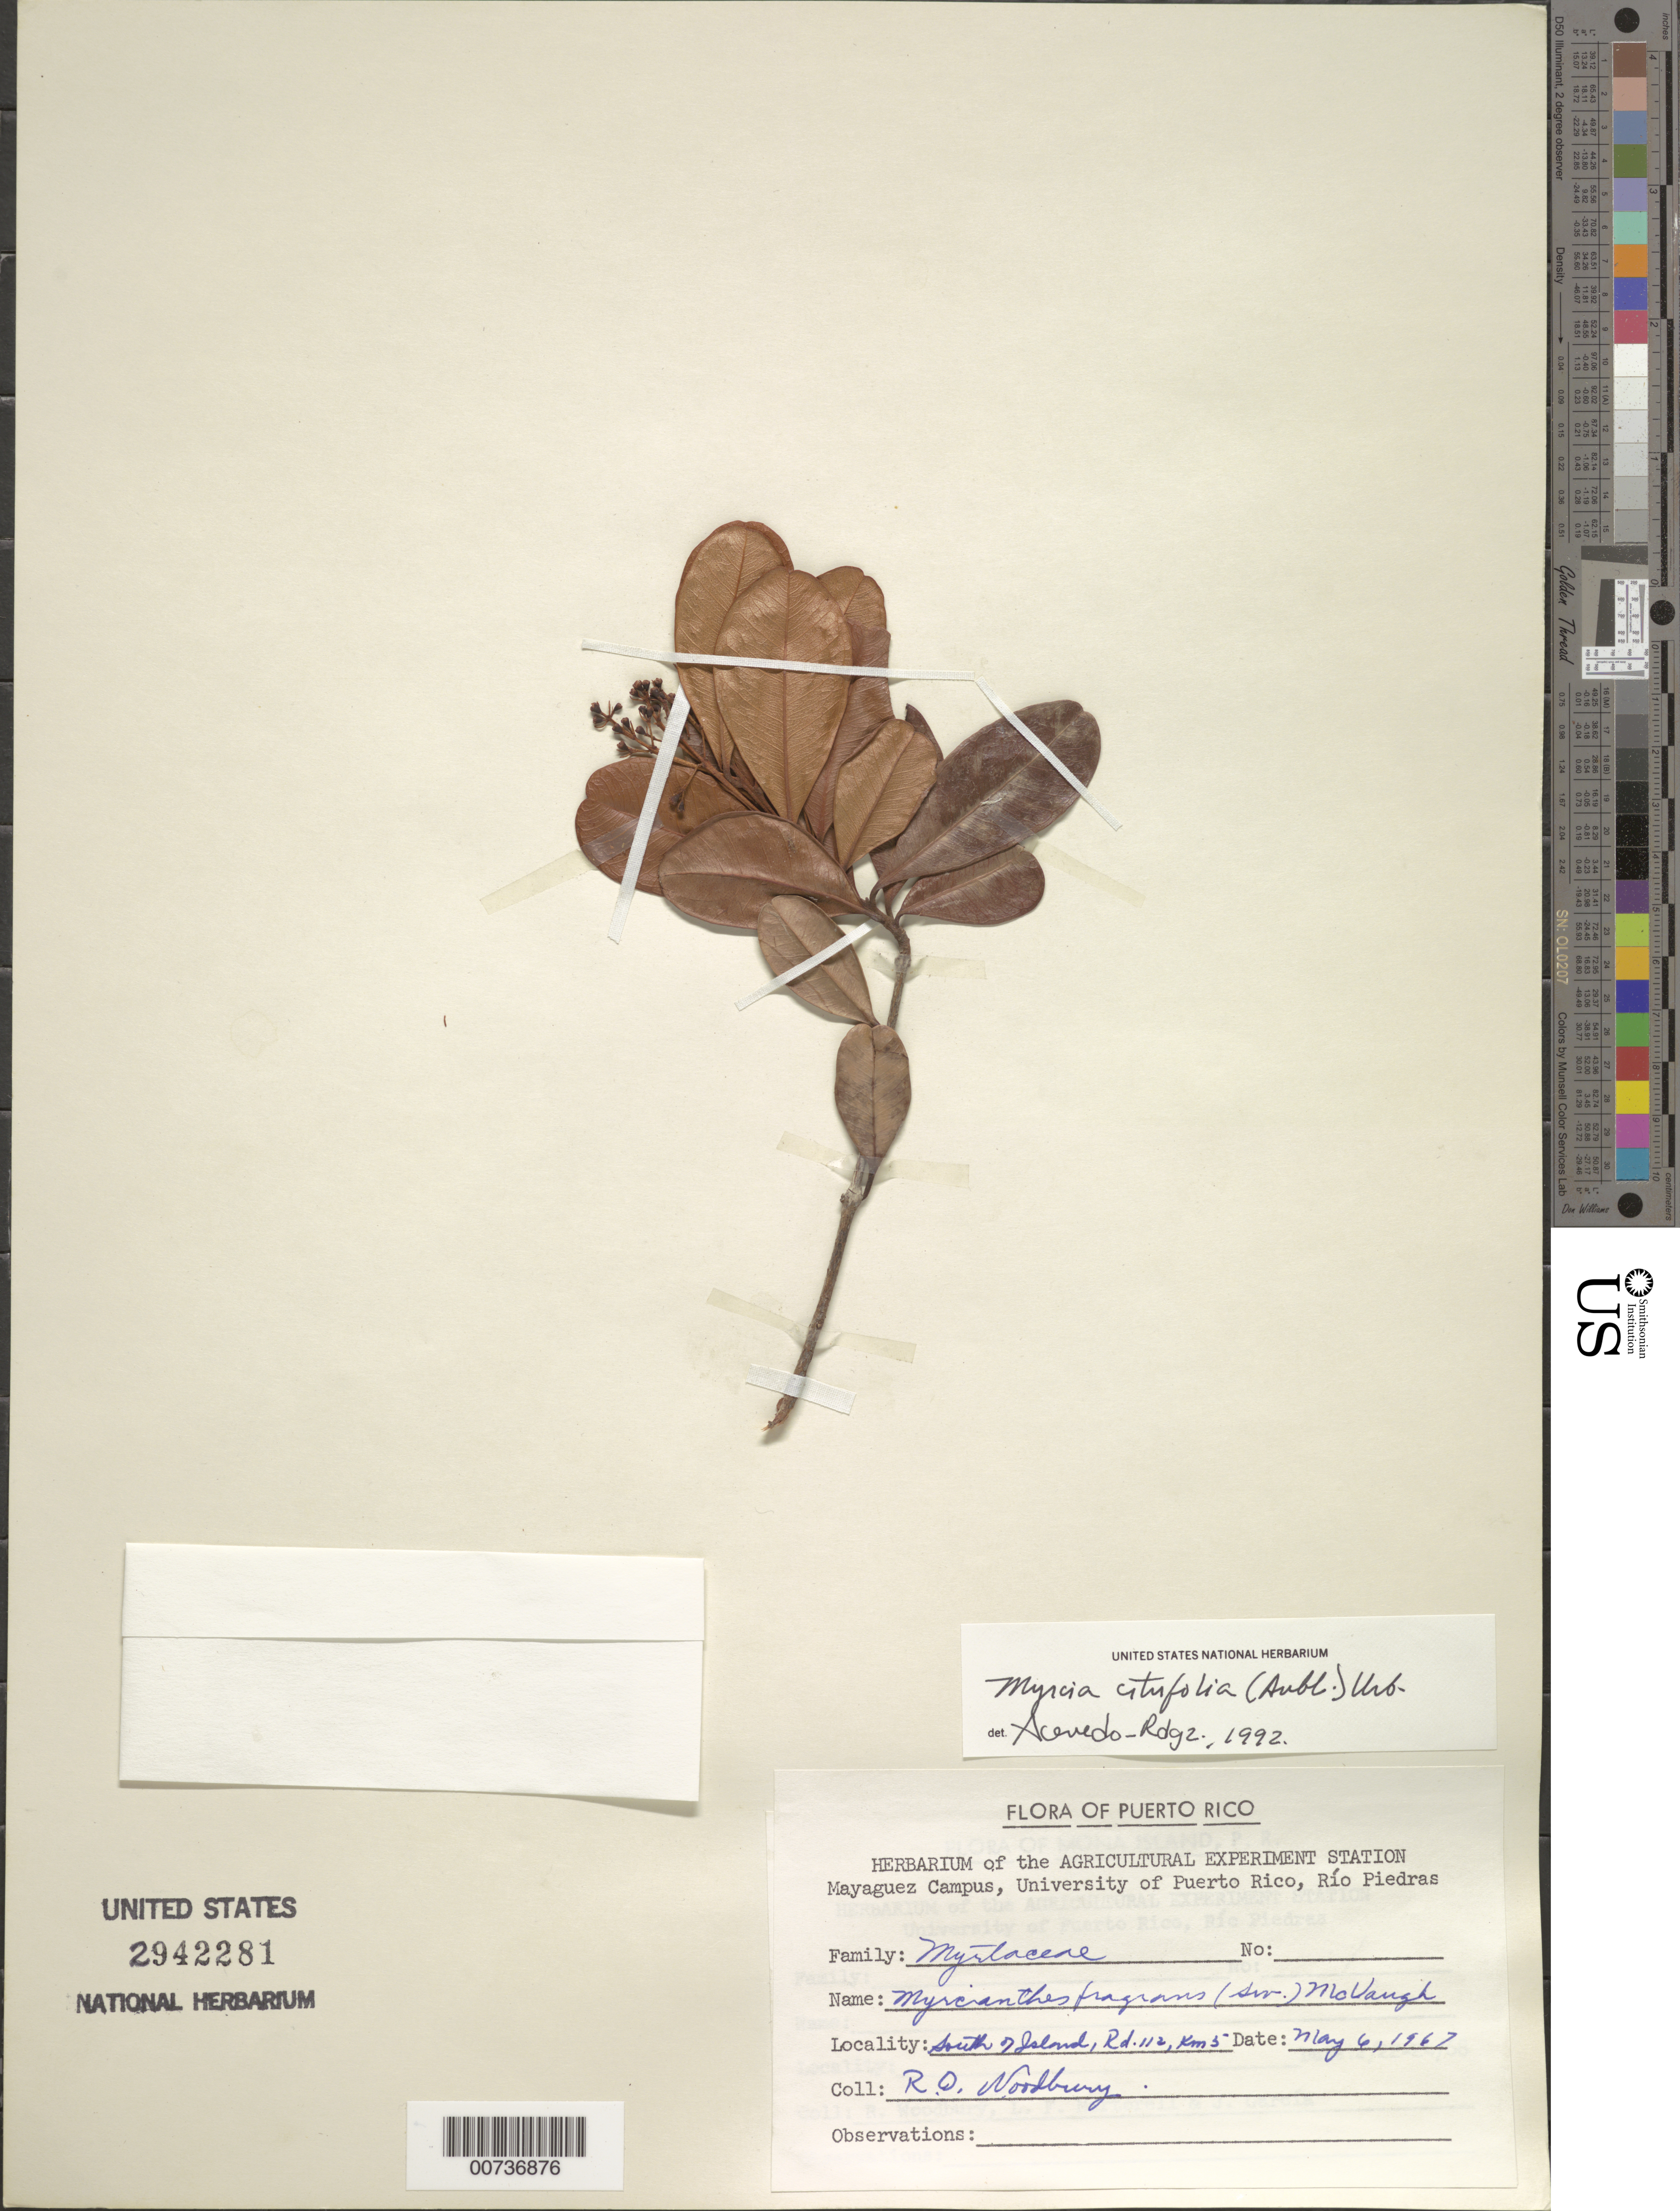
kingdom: Plantae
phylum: Tracheophyta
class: Magnoliopsida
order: Myrtales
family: Myrtaceae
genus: Myrcia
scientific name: Myrcia citrifolia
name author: (Aubl.) Urb.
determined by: Acevedo-Rodríguez, P., (BOT), Smithsonian Institution - National Museum of Natural History (UNITED STATES)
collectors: R. O. Woodbury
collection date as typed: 06 May 1967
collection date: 1967-05-06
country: Puerto Rico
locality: South of Island, Rd 112, km 5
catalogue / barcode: US 2942281